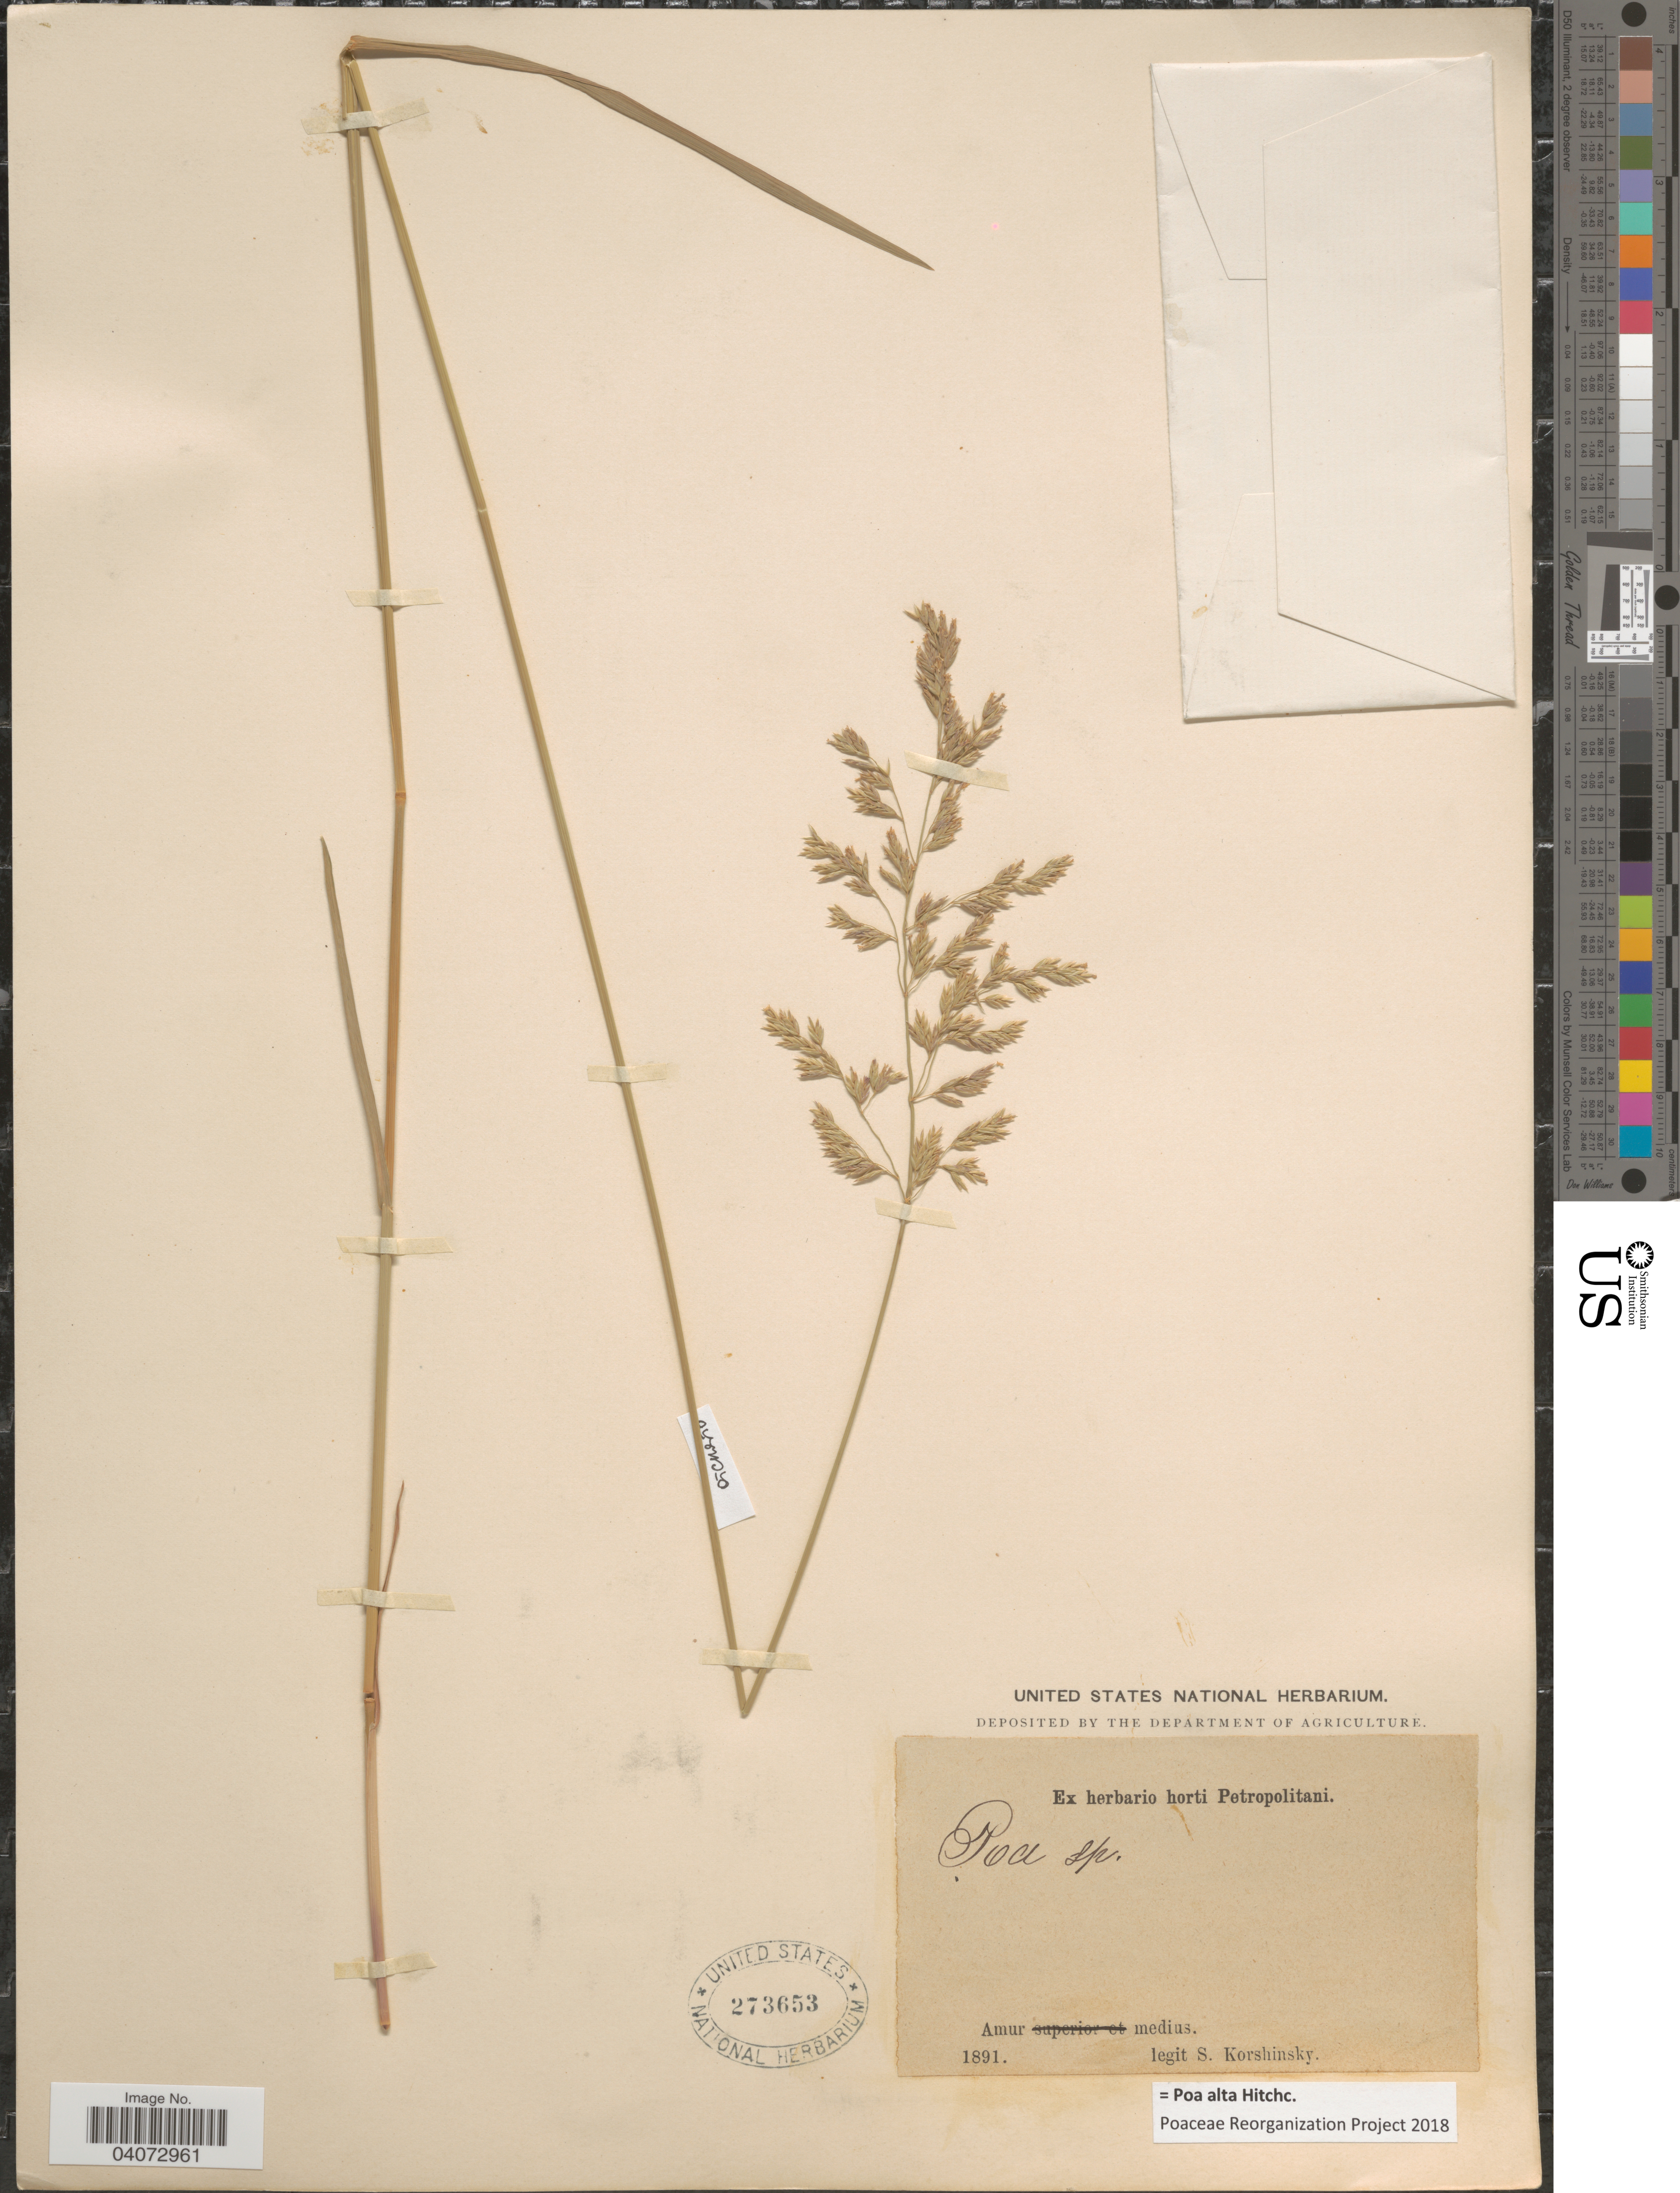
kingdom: Plantae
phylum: Tracheophyta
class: Liliopsida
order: Poales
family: Poaceae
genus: Poa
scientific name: Poa alta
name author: Hitchc.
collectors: S. I. Korshinsky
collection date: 1891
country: Russian Federation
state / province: Amur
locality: Amur medius.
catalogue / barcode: US 273653